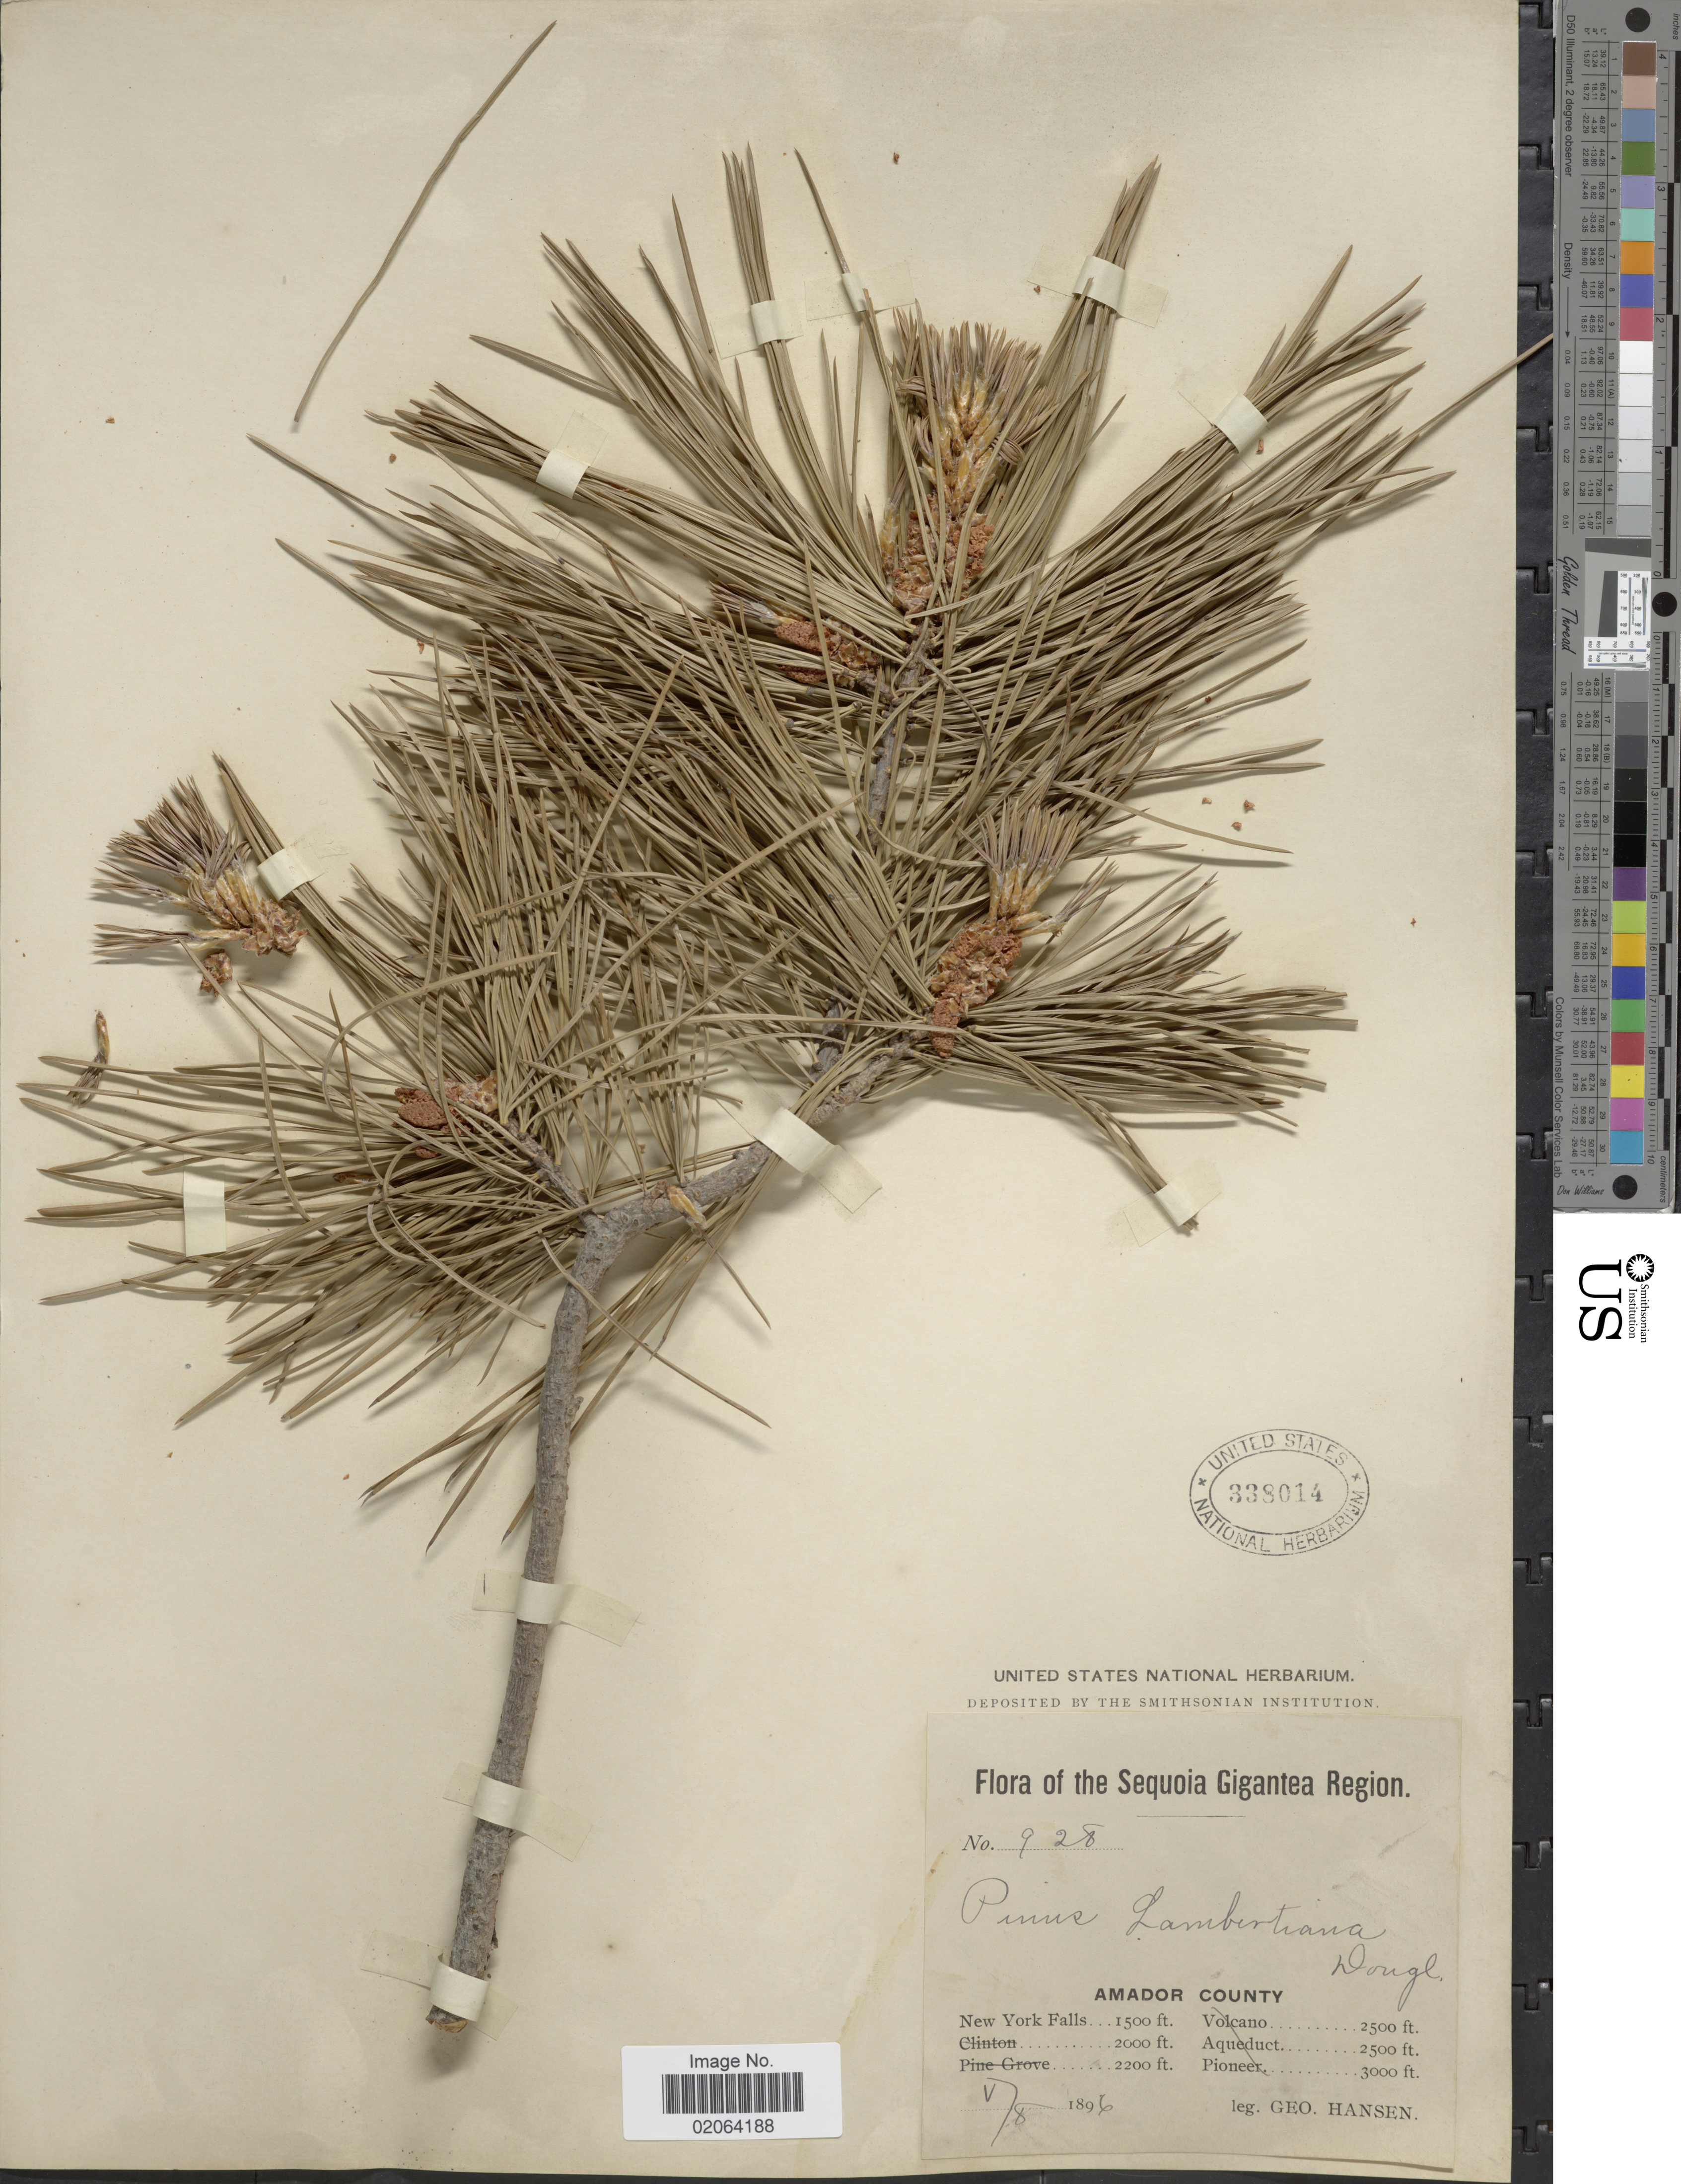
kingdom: Plantae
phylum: Tracheophyta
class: Pinopsida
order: Pinales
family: Pinaceae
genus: Pinus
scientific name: Pinus lambertiana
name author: Douglas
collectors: G. Hansen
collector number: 928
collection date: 1896-05-08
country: United States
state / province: California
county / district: Amador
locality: Sequoia Gigantea Region. Amador County. New York Falls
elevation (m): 457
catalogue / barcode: US 338014